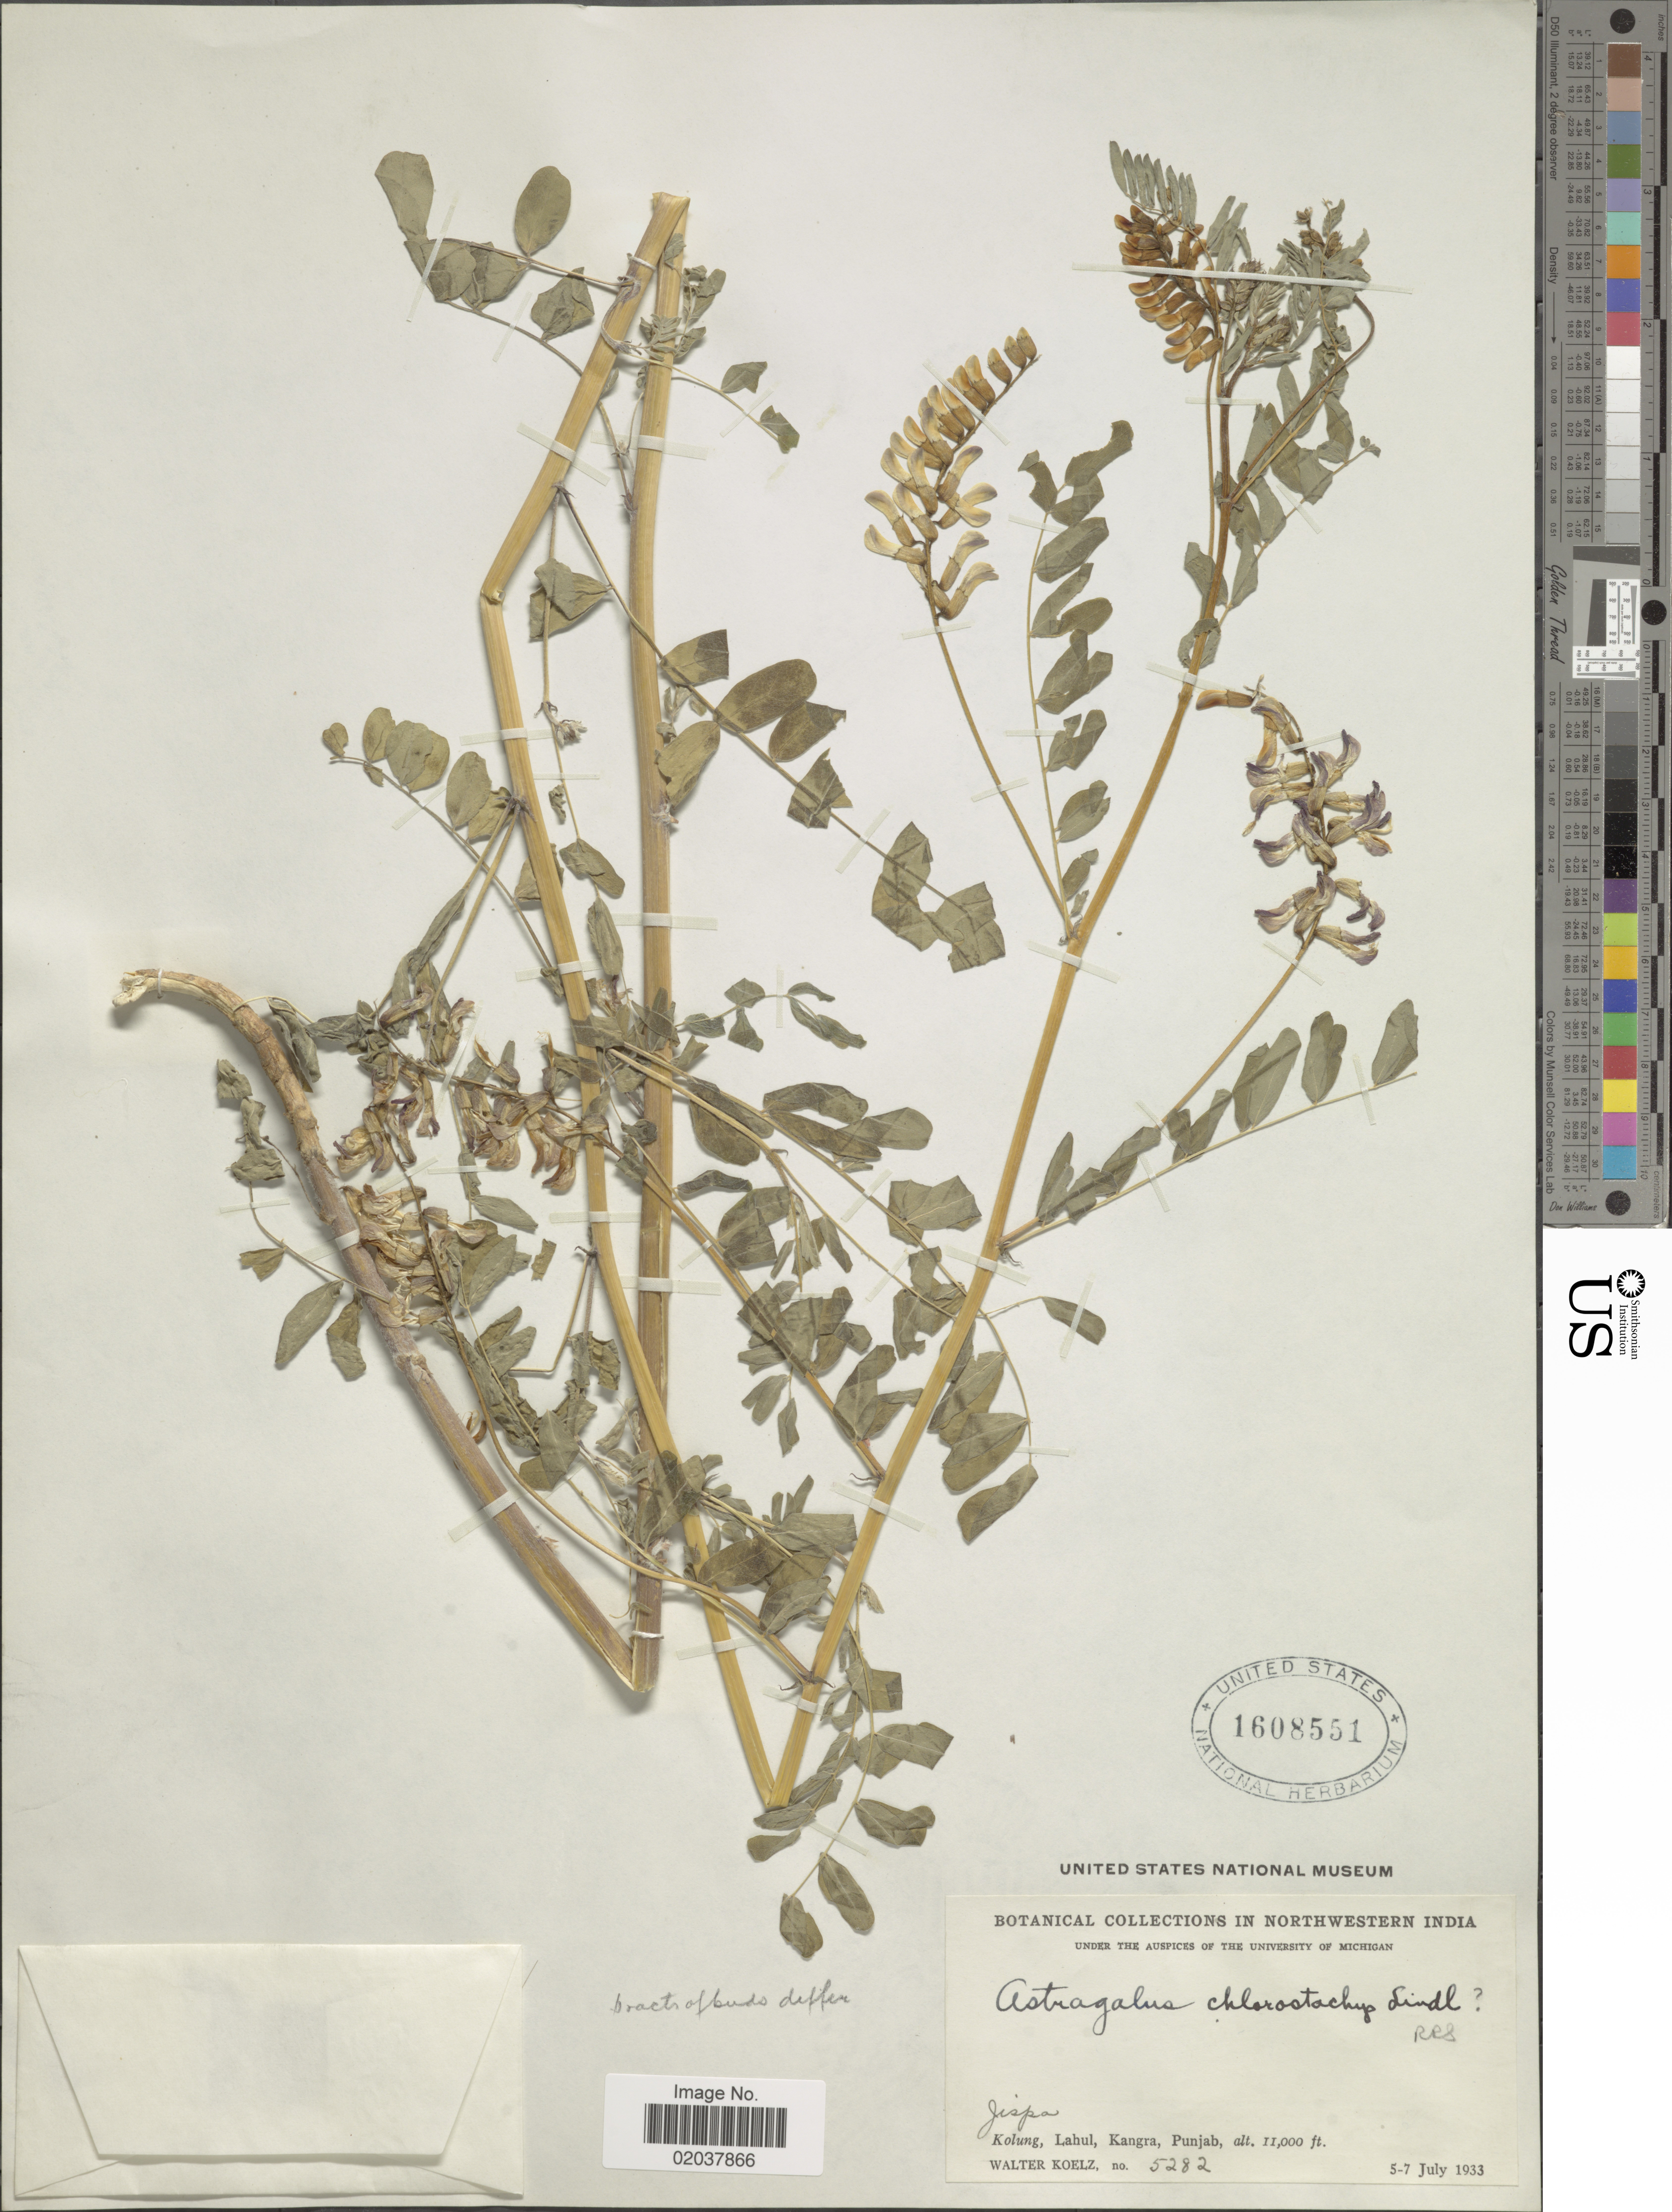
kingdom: Plantae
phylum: Tracheophyta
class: Magnoliopsida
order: Fabales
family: Fabaceae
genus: Astragalus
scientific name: Astragalus chlorostachys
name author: Lindl.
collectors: W. N. Koelz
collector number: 5282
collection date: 1933-07-05/1933-07-07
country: India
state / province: Punjab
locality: Northwestern India, Kolung, Lahul, Kangra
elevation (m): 3353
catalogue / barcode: US 1608551